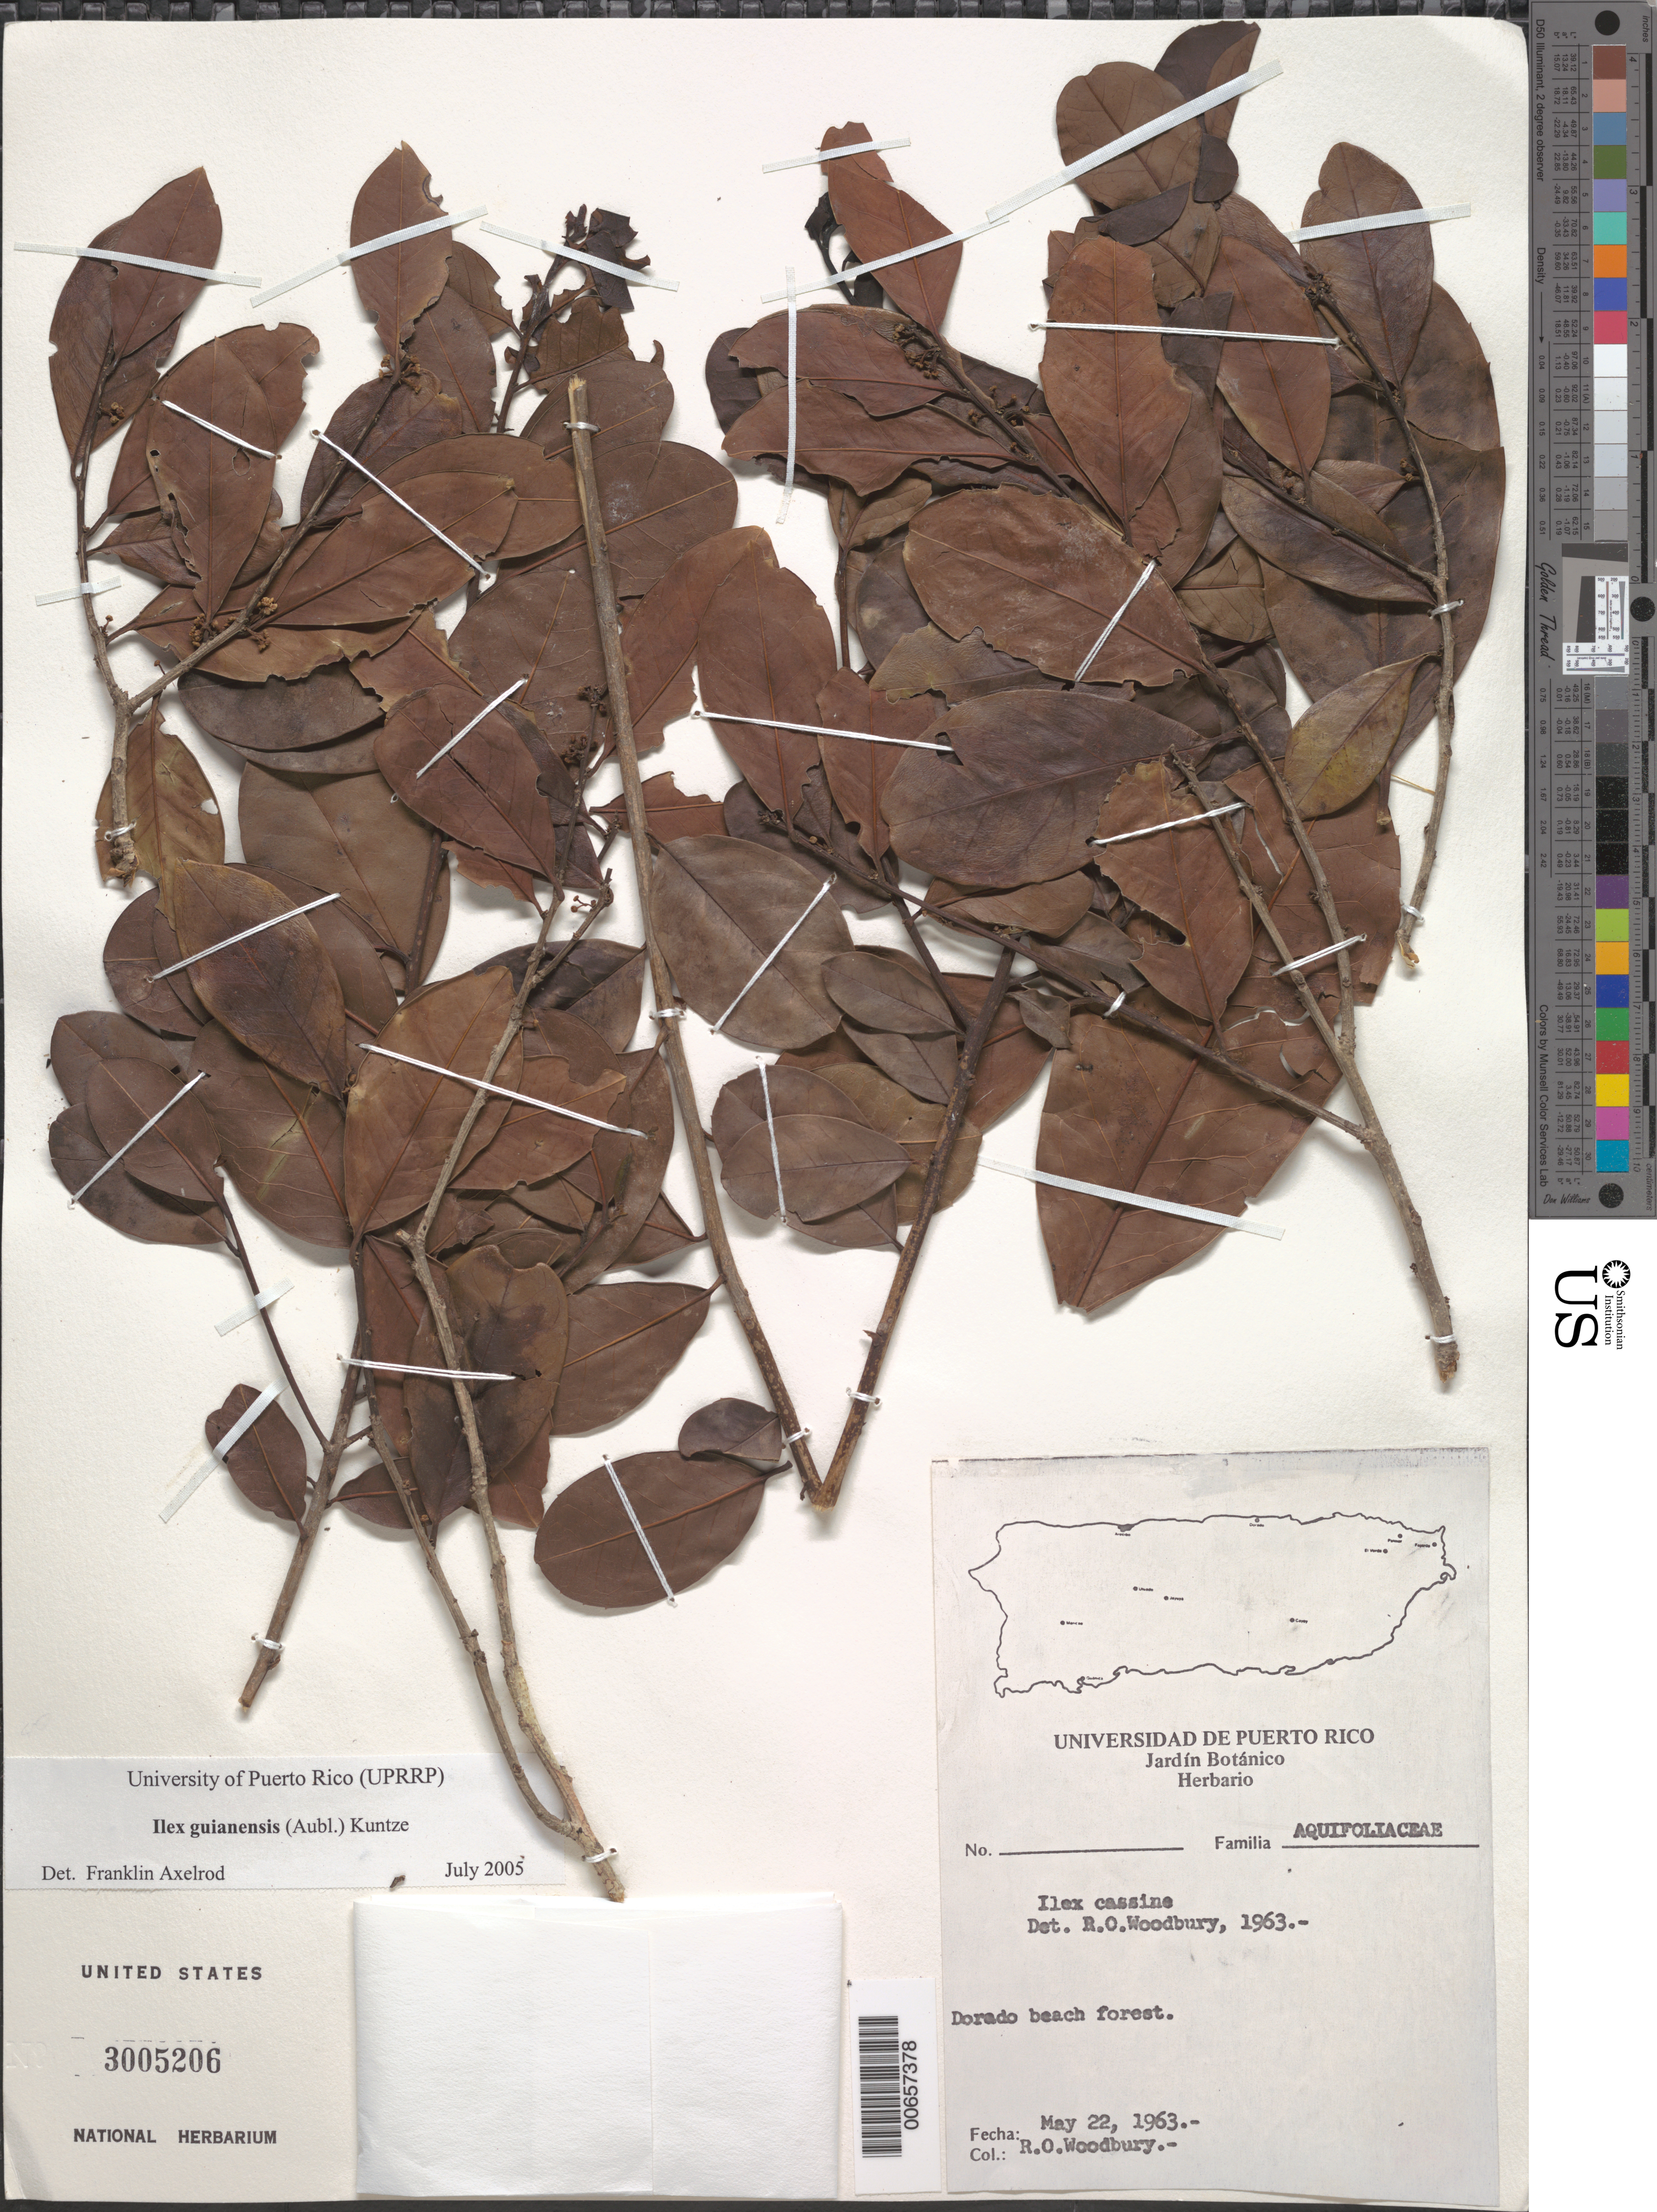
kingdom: Plantae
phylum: Tracheophyta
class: Magnoliopsida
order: Aquifoliales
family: Aquifoliaceae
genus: Ilex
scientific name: Ilex guianensis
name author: (Aubl.) Kuntze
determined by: Axelrod, F. S.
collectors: R. O. Woodbury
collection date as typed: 22 May 1963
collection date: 1963-05-22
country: Puerto Rico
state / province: Dorado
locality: Dorado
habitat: Beach forest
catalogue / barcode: US 3005206